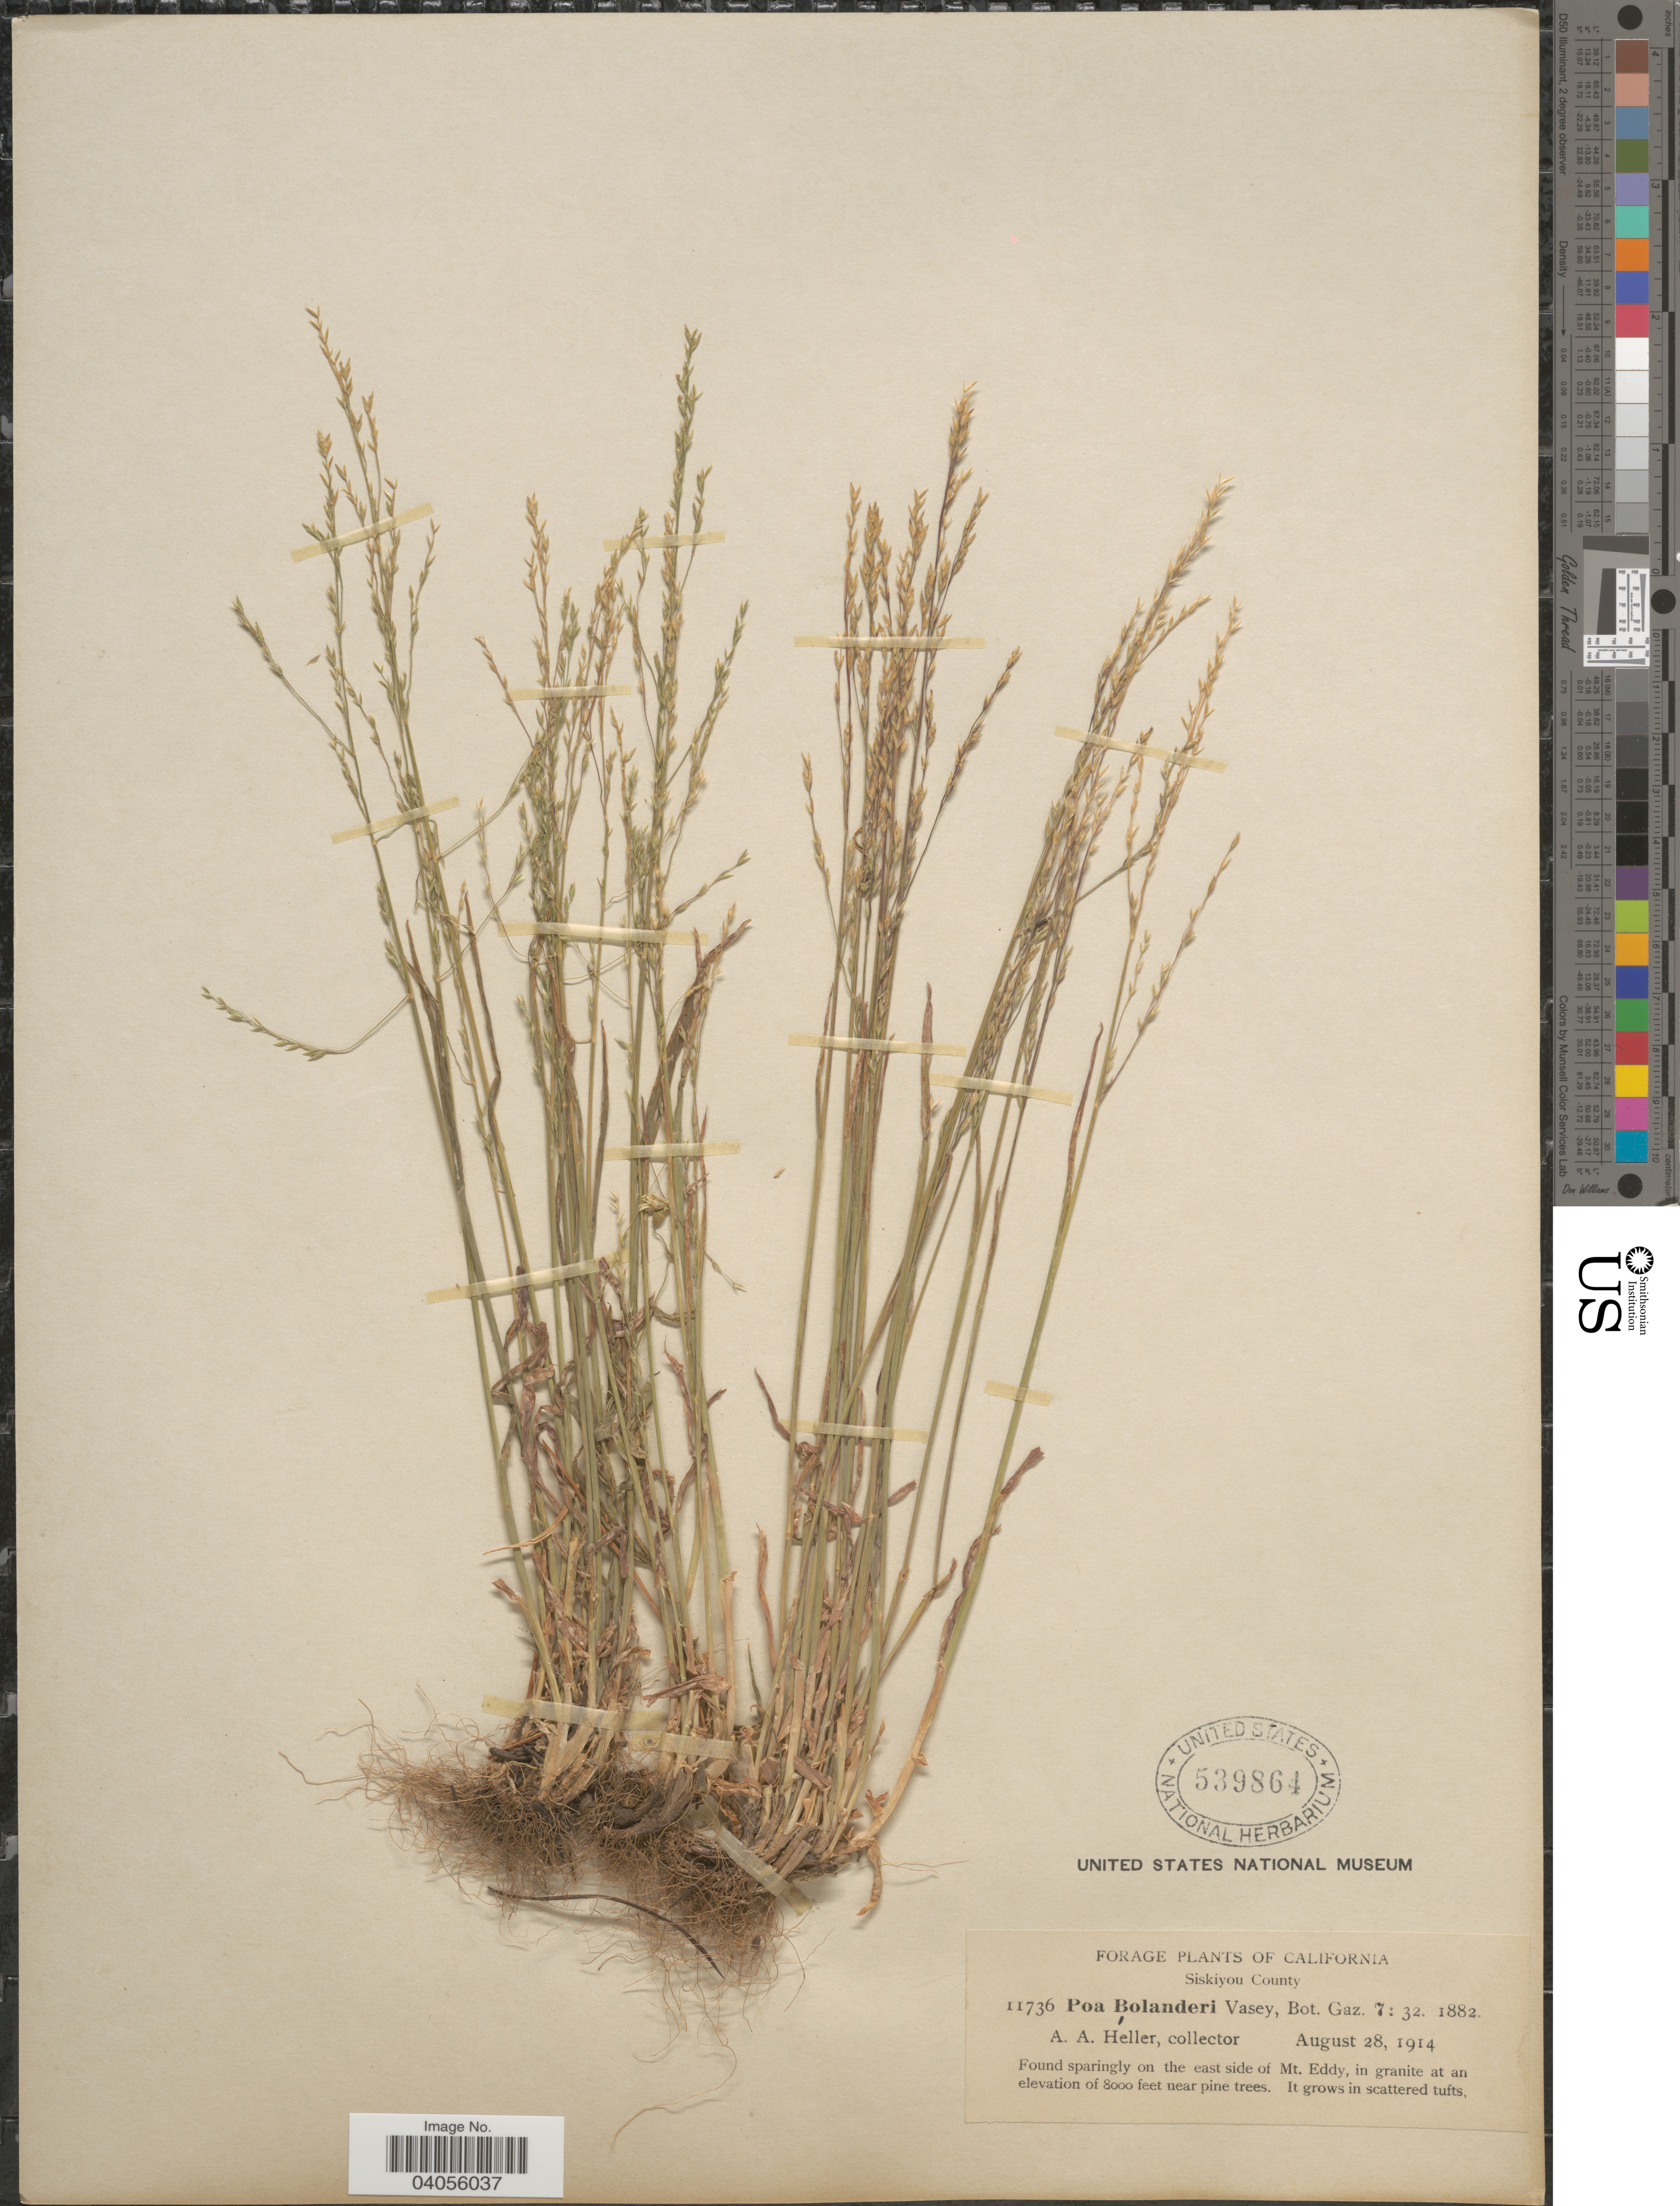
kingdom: Plantae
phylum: Tracheophyta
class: Liliopsida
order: Poales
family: Poaceae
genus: Poa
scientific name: Poa bolanderi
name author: Vasey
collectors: A. A. Heller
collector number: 11736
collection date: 1914-08-28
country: United States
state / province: California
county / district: Siskiyou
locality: Siskiyou County. Found sparingly on the east side of Mt. Eddy.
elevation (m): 2438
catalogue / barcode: US 539864